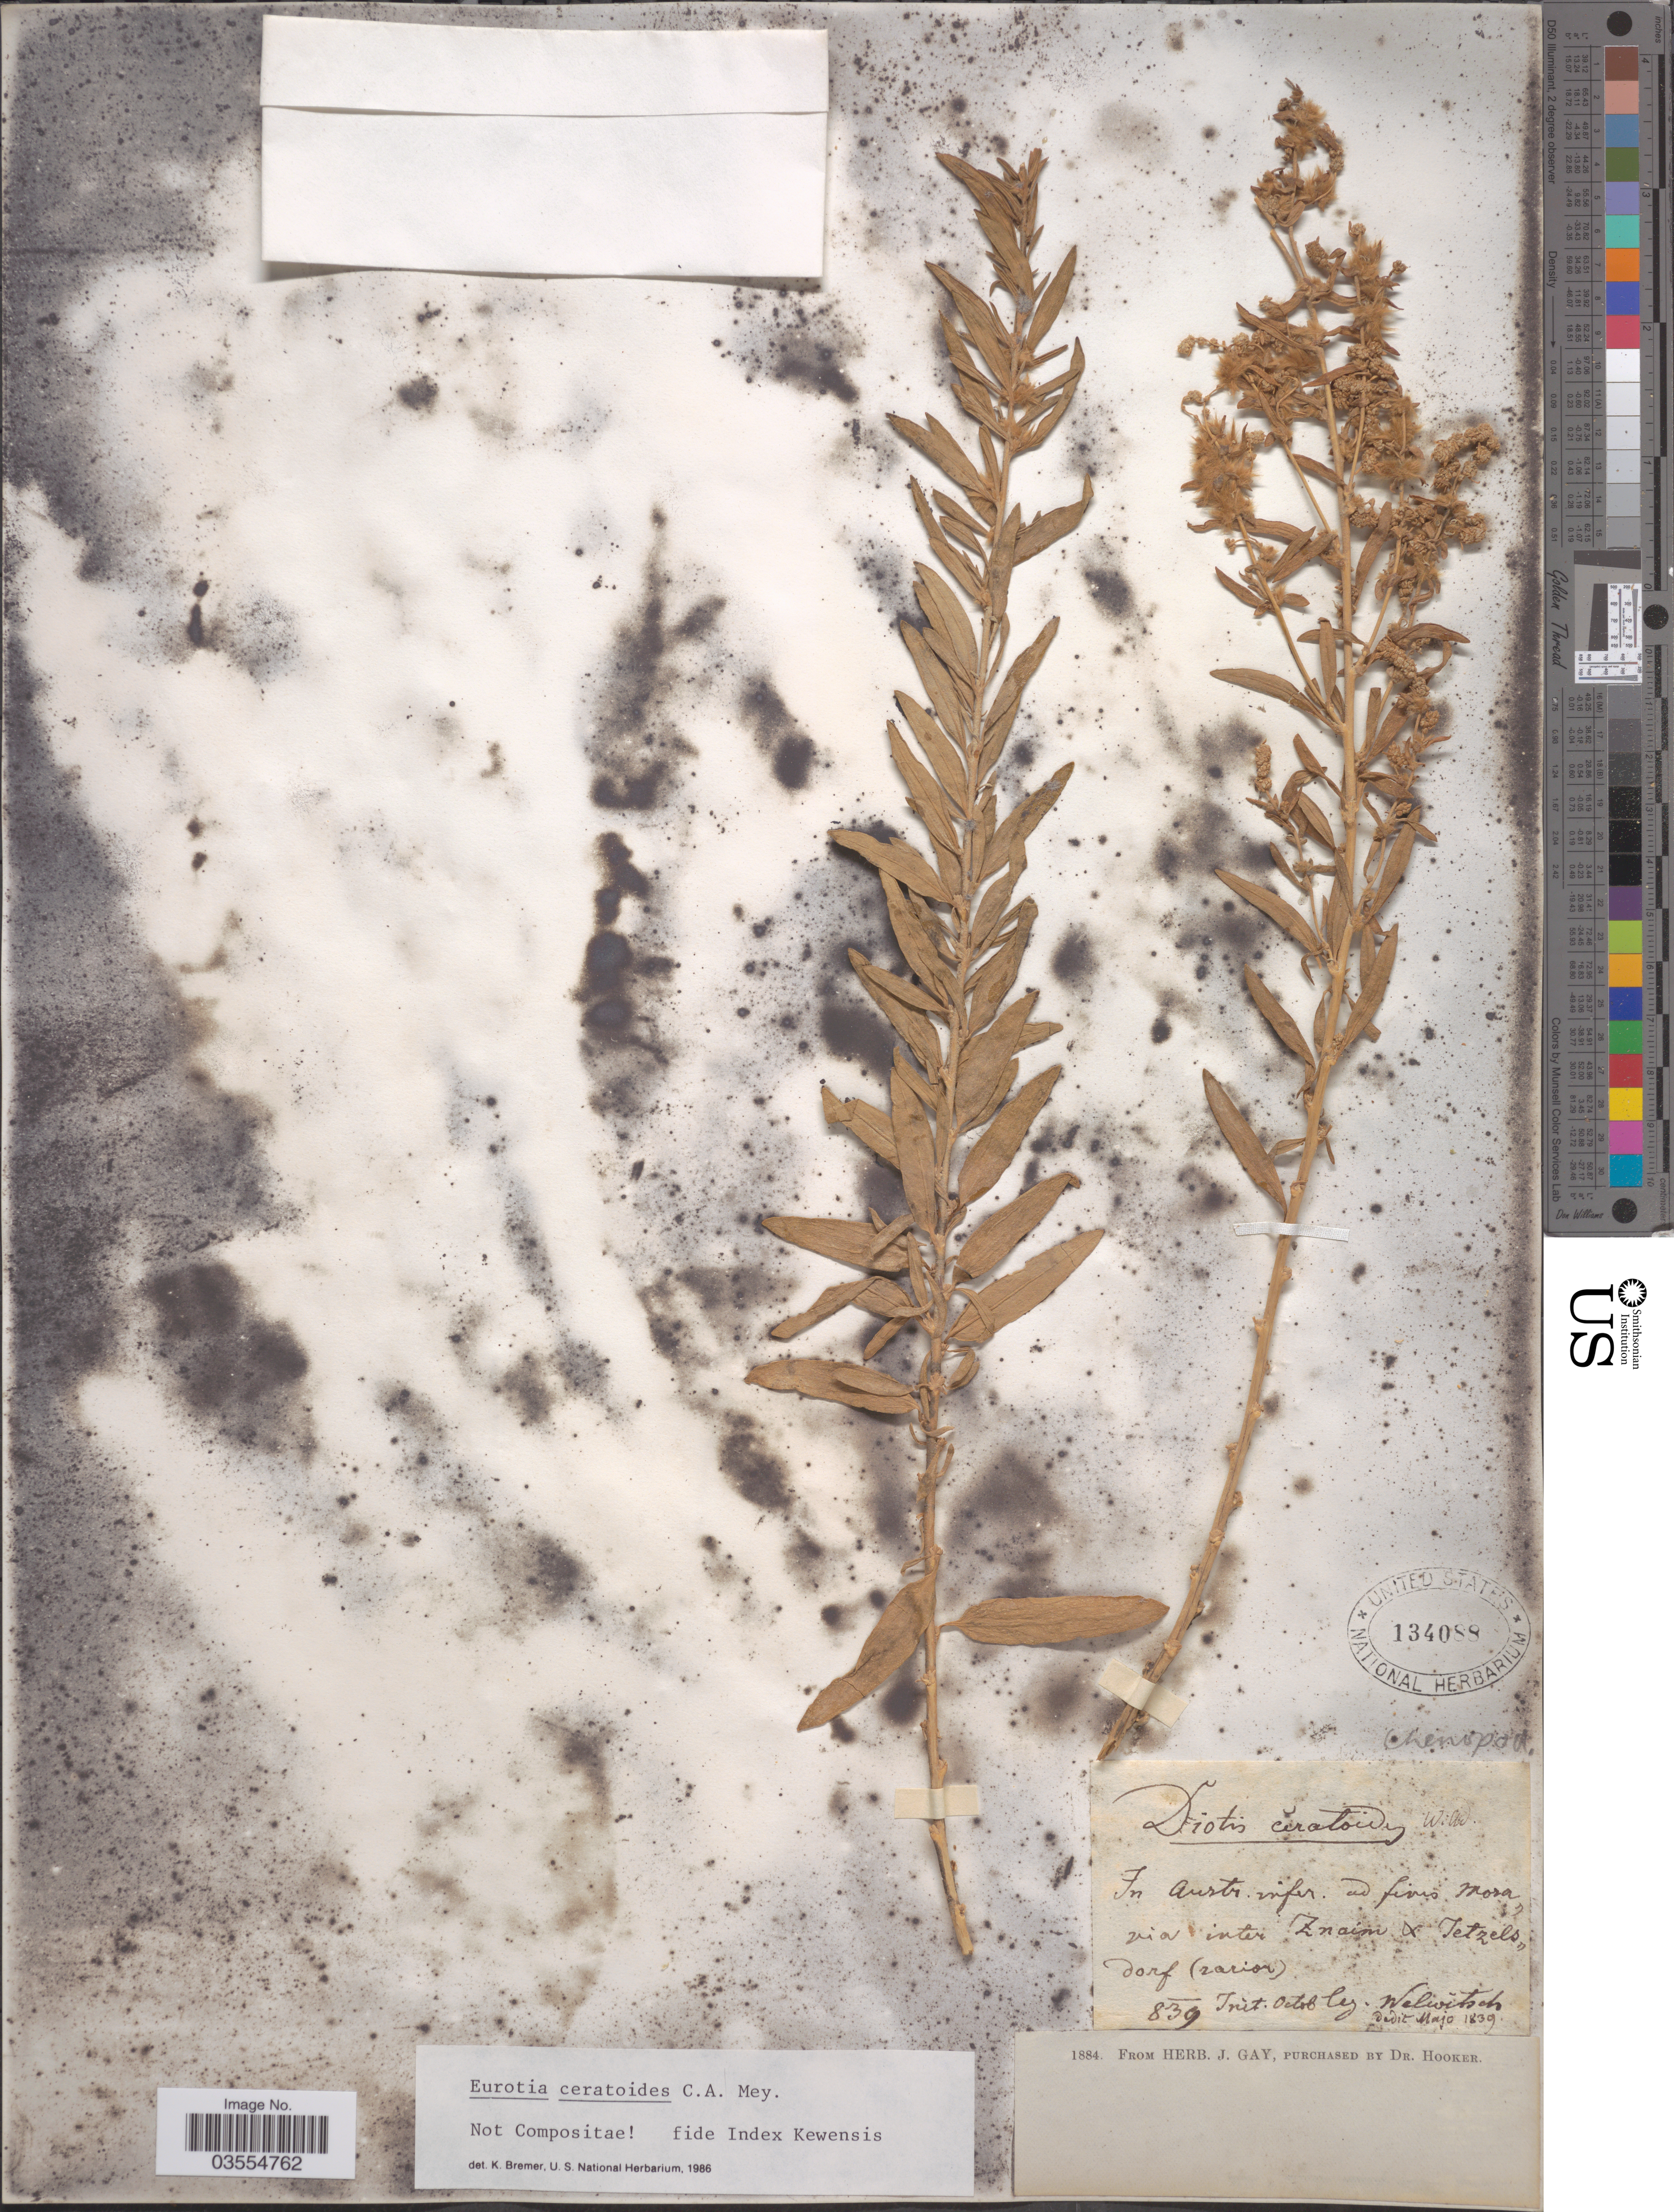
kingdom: Plantae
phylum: Tracheophyta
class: Magnoliopsida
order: Caryophyllales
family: Amaranthaceae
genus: Krascheninnikovia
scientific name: Krascheninnikovia ceratoides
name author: (L.) Gueldenst.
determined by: U.S. National Herbarium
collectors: -. Welwitsch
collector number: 839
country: Austria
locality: In Austr. infer. ad fins Mora via inter Znaim [Foreign script] Tetzels, dorf (rarior).[interpreted]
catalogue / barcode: US 134088